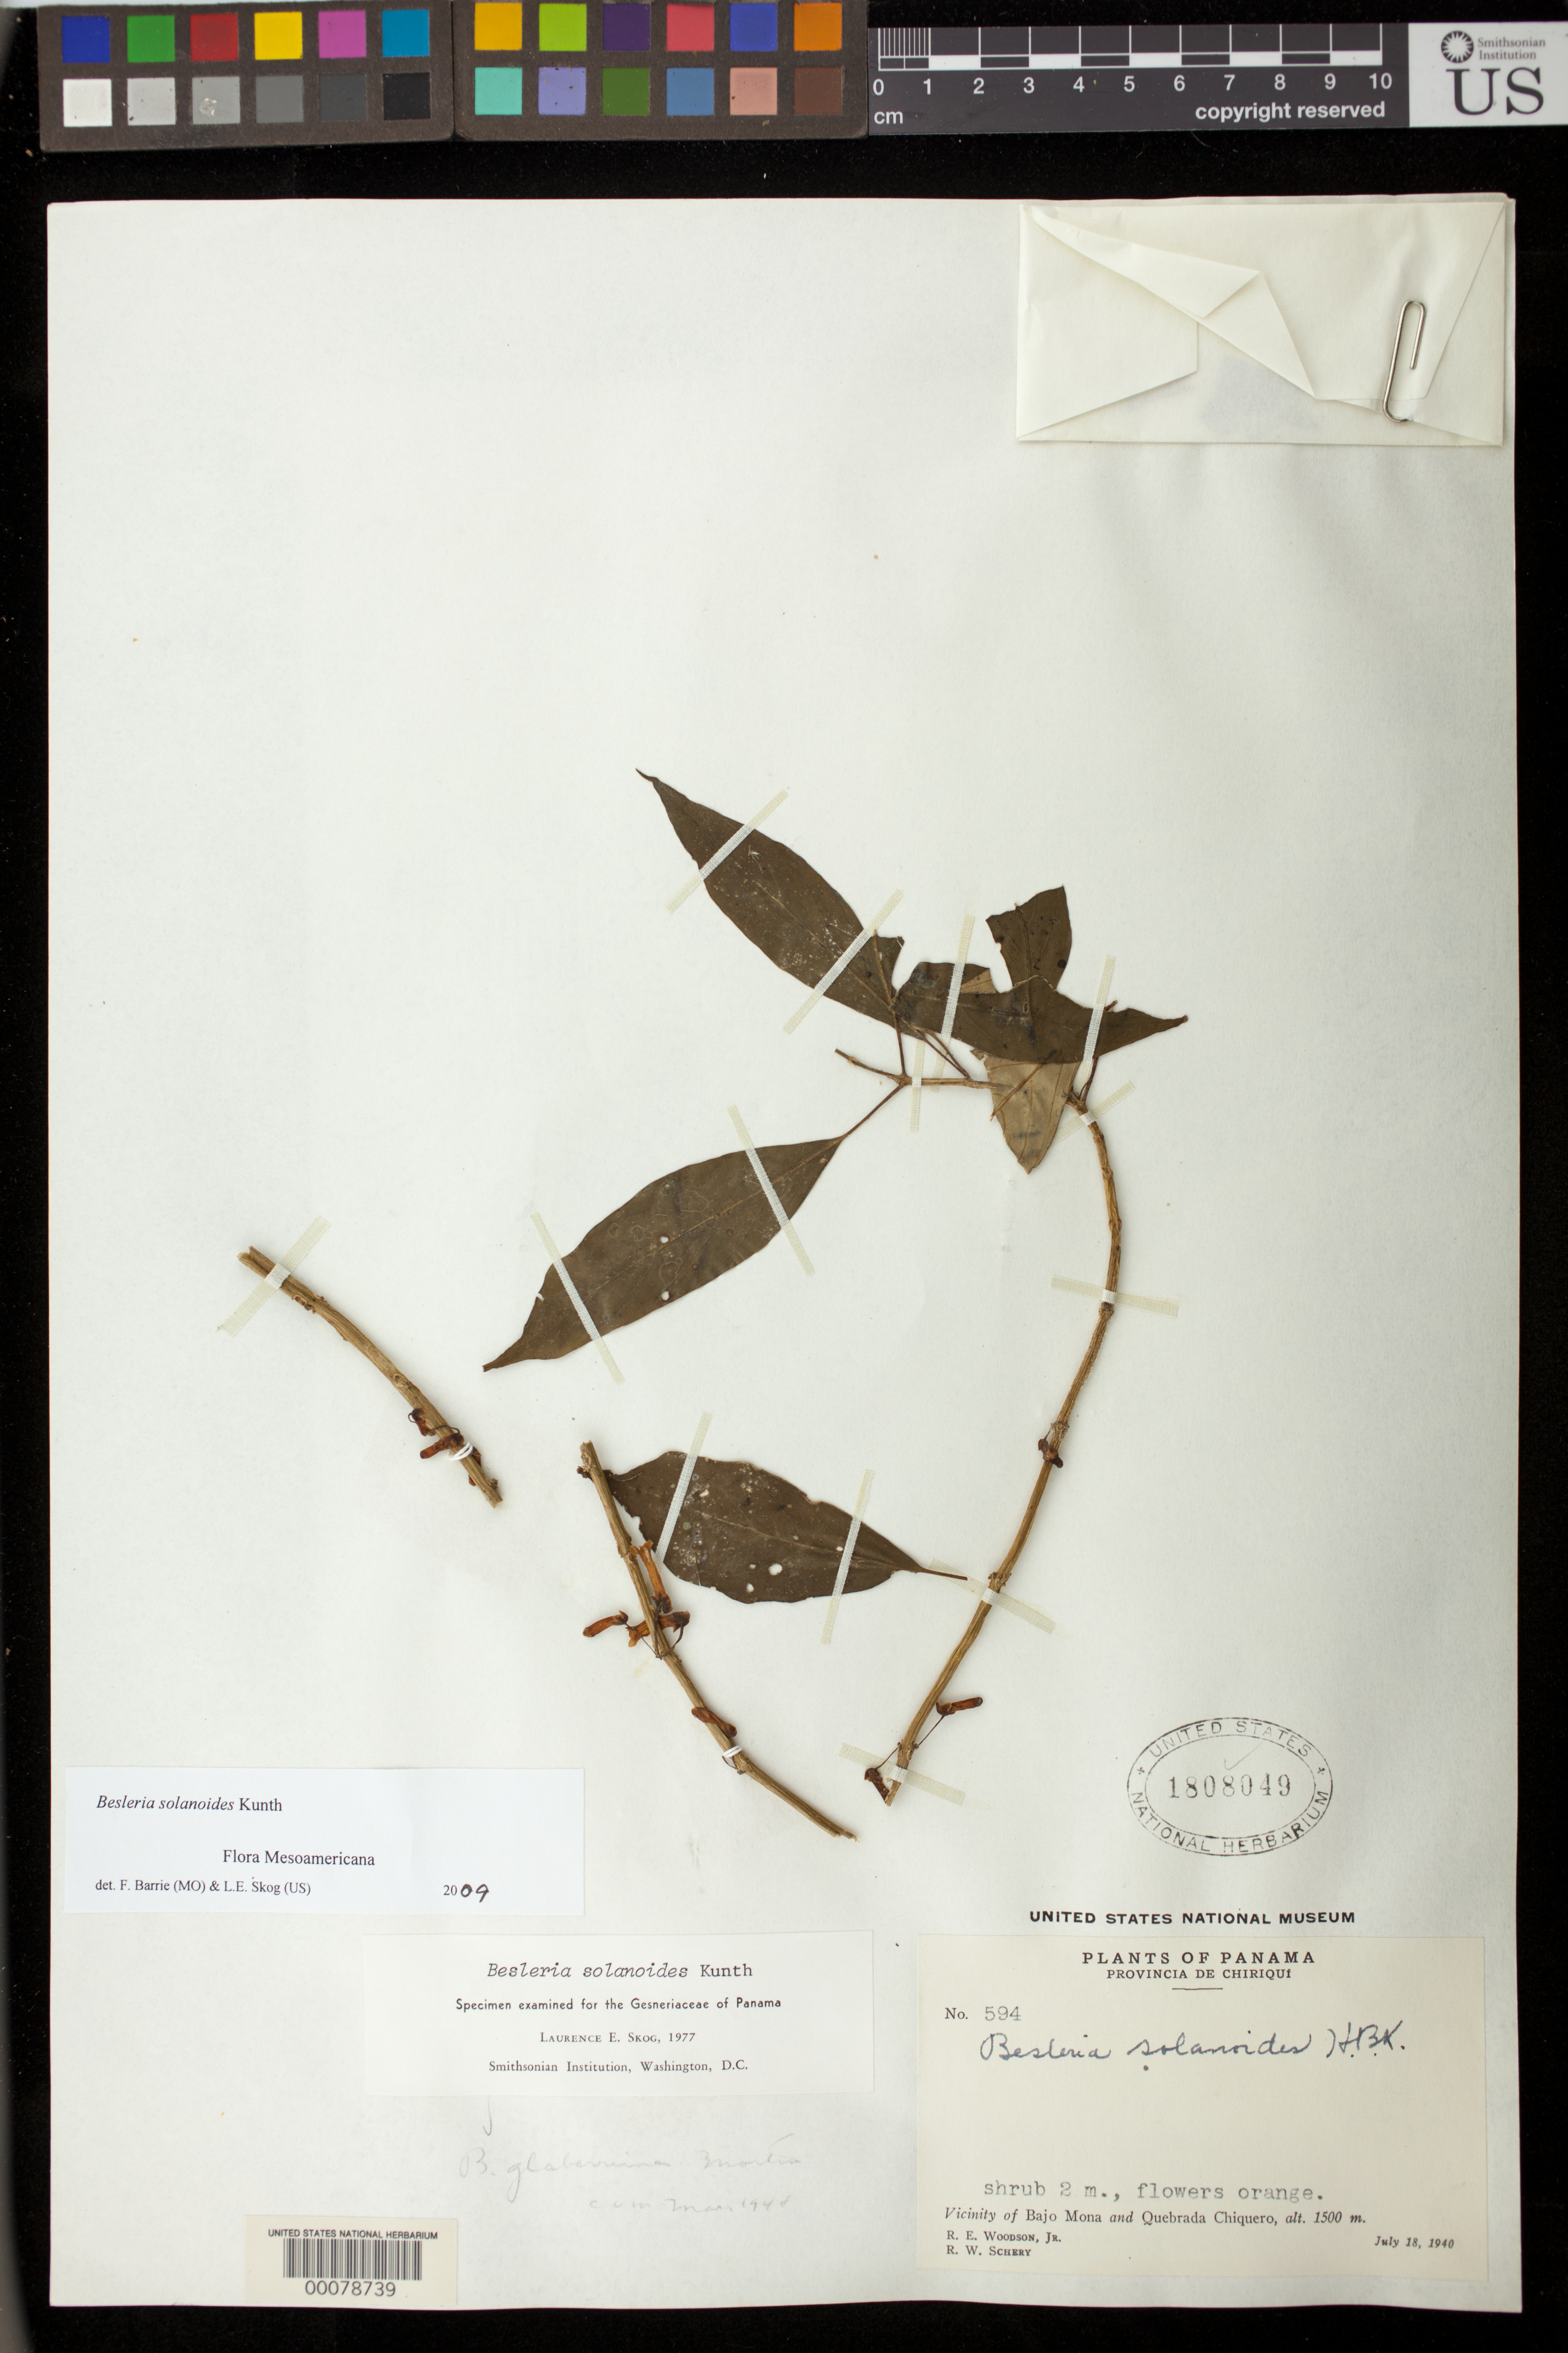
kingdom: Plantae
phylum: Tracheophyta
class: Magnoliopsida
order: Lamiales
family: Gesneriaceae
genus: Besleria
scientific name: Besleria solanoides var. solanoides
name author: Kunth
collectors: R. E. Woodson & R. W. Schery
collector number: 594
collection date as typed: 18 Jul 1940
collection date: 1940-07-18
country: Panama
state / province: Chiriquí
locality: Vicinity of Bajo Mona and Quebrada Chiquero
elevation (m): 1500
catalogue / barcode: US 1808049